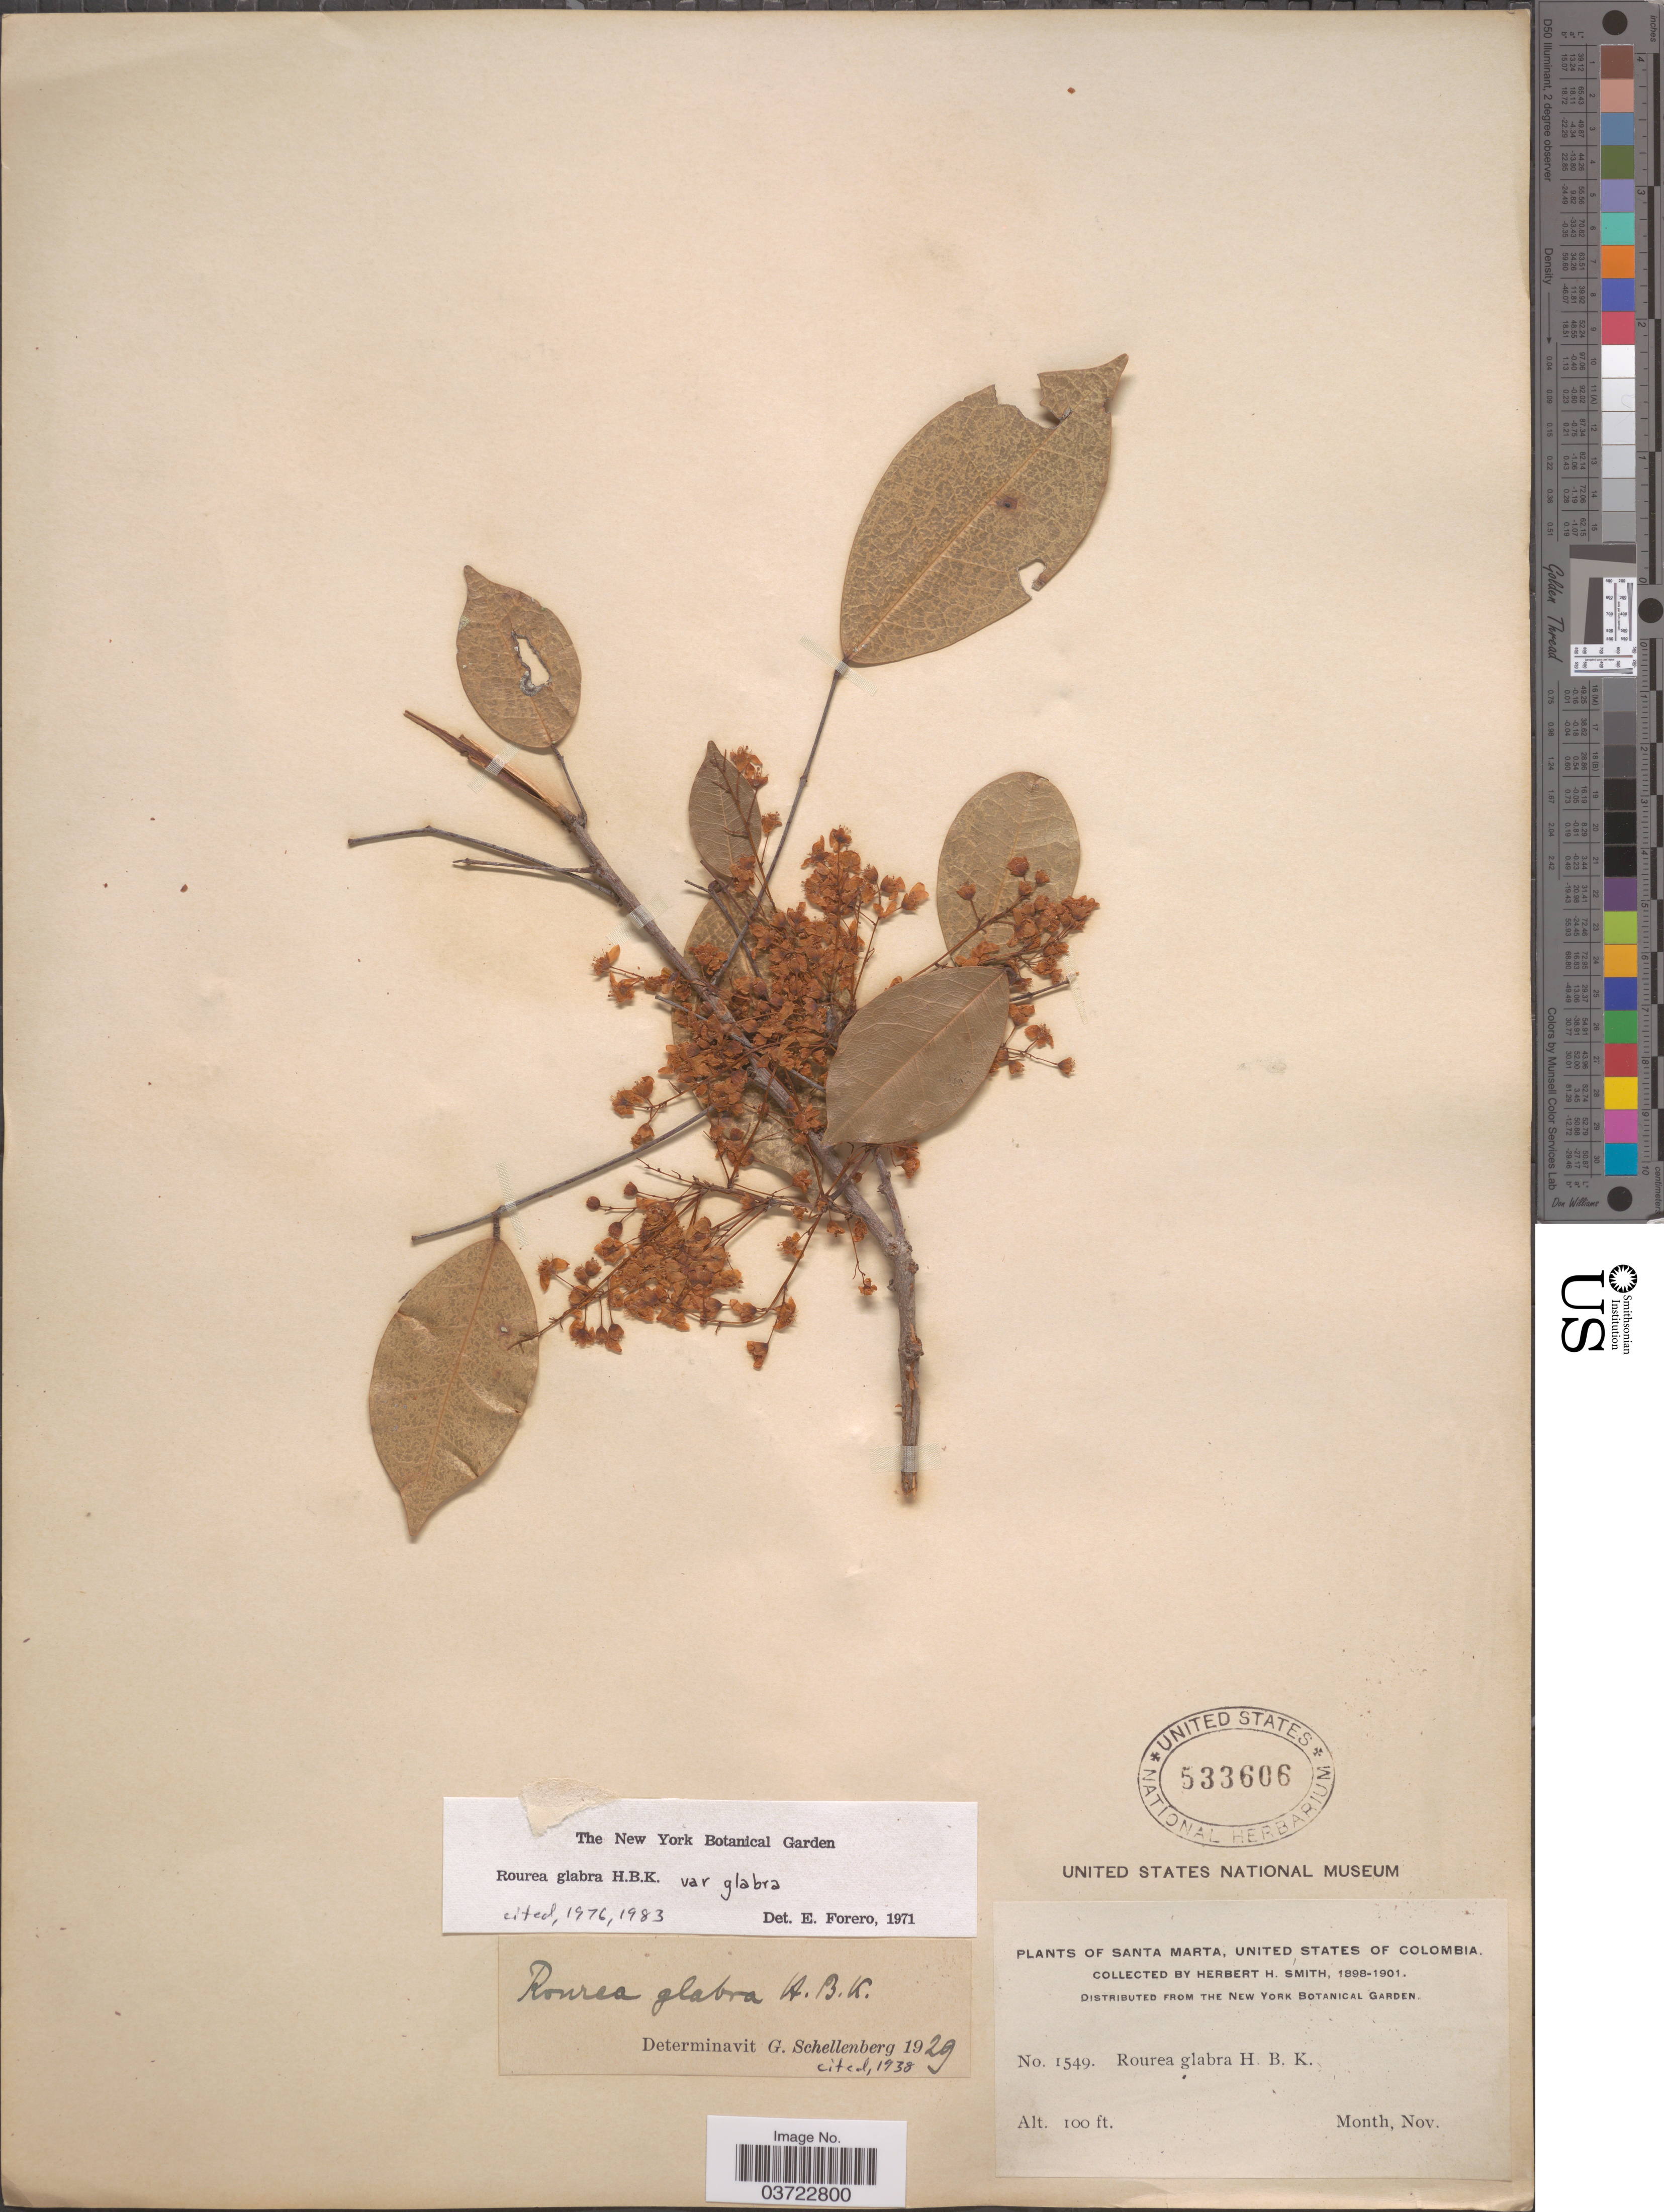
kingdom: Plantae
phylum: Tracheophyta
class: Magnoliopsida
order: Oxalidales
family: Connaraceae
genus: Rourea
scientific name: Rourea glabra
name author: Kunth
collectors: Herbert H. Smith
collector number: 1549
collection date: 1898-11/1901-11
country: Colombia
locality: Santa Marta, United States of Colombia.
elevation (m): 30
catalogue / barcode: US 533606